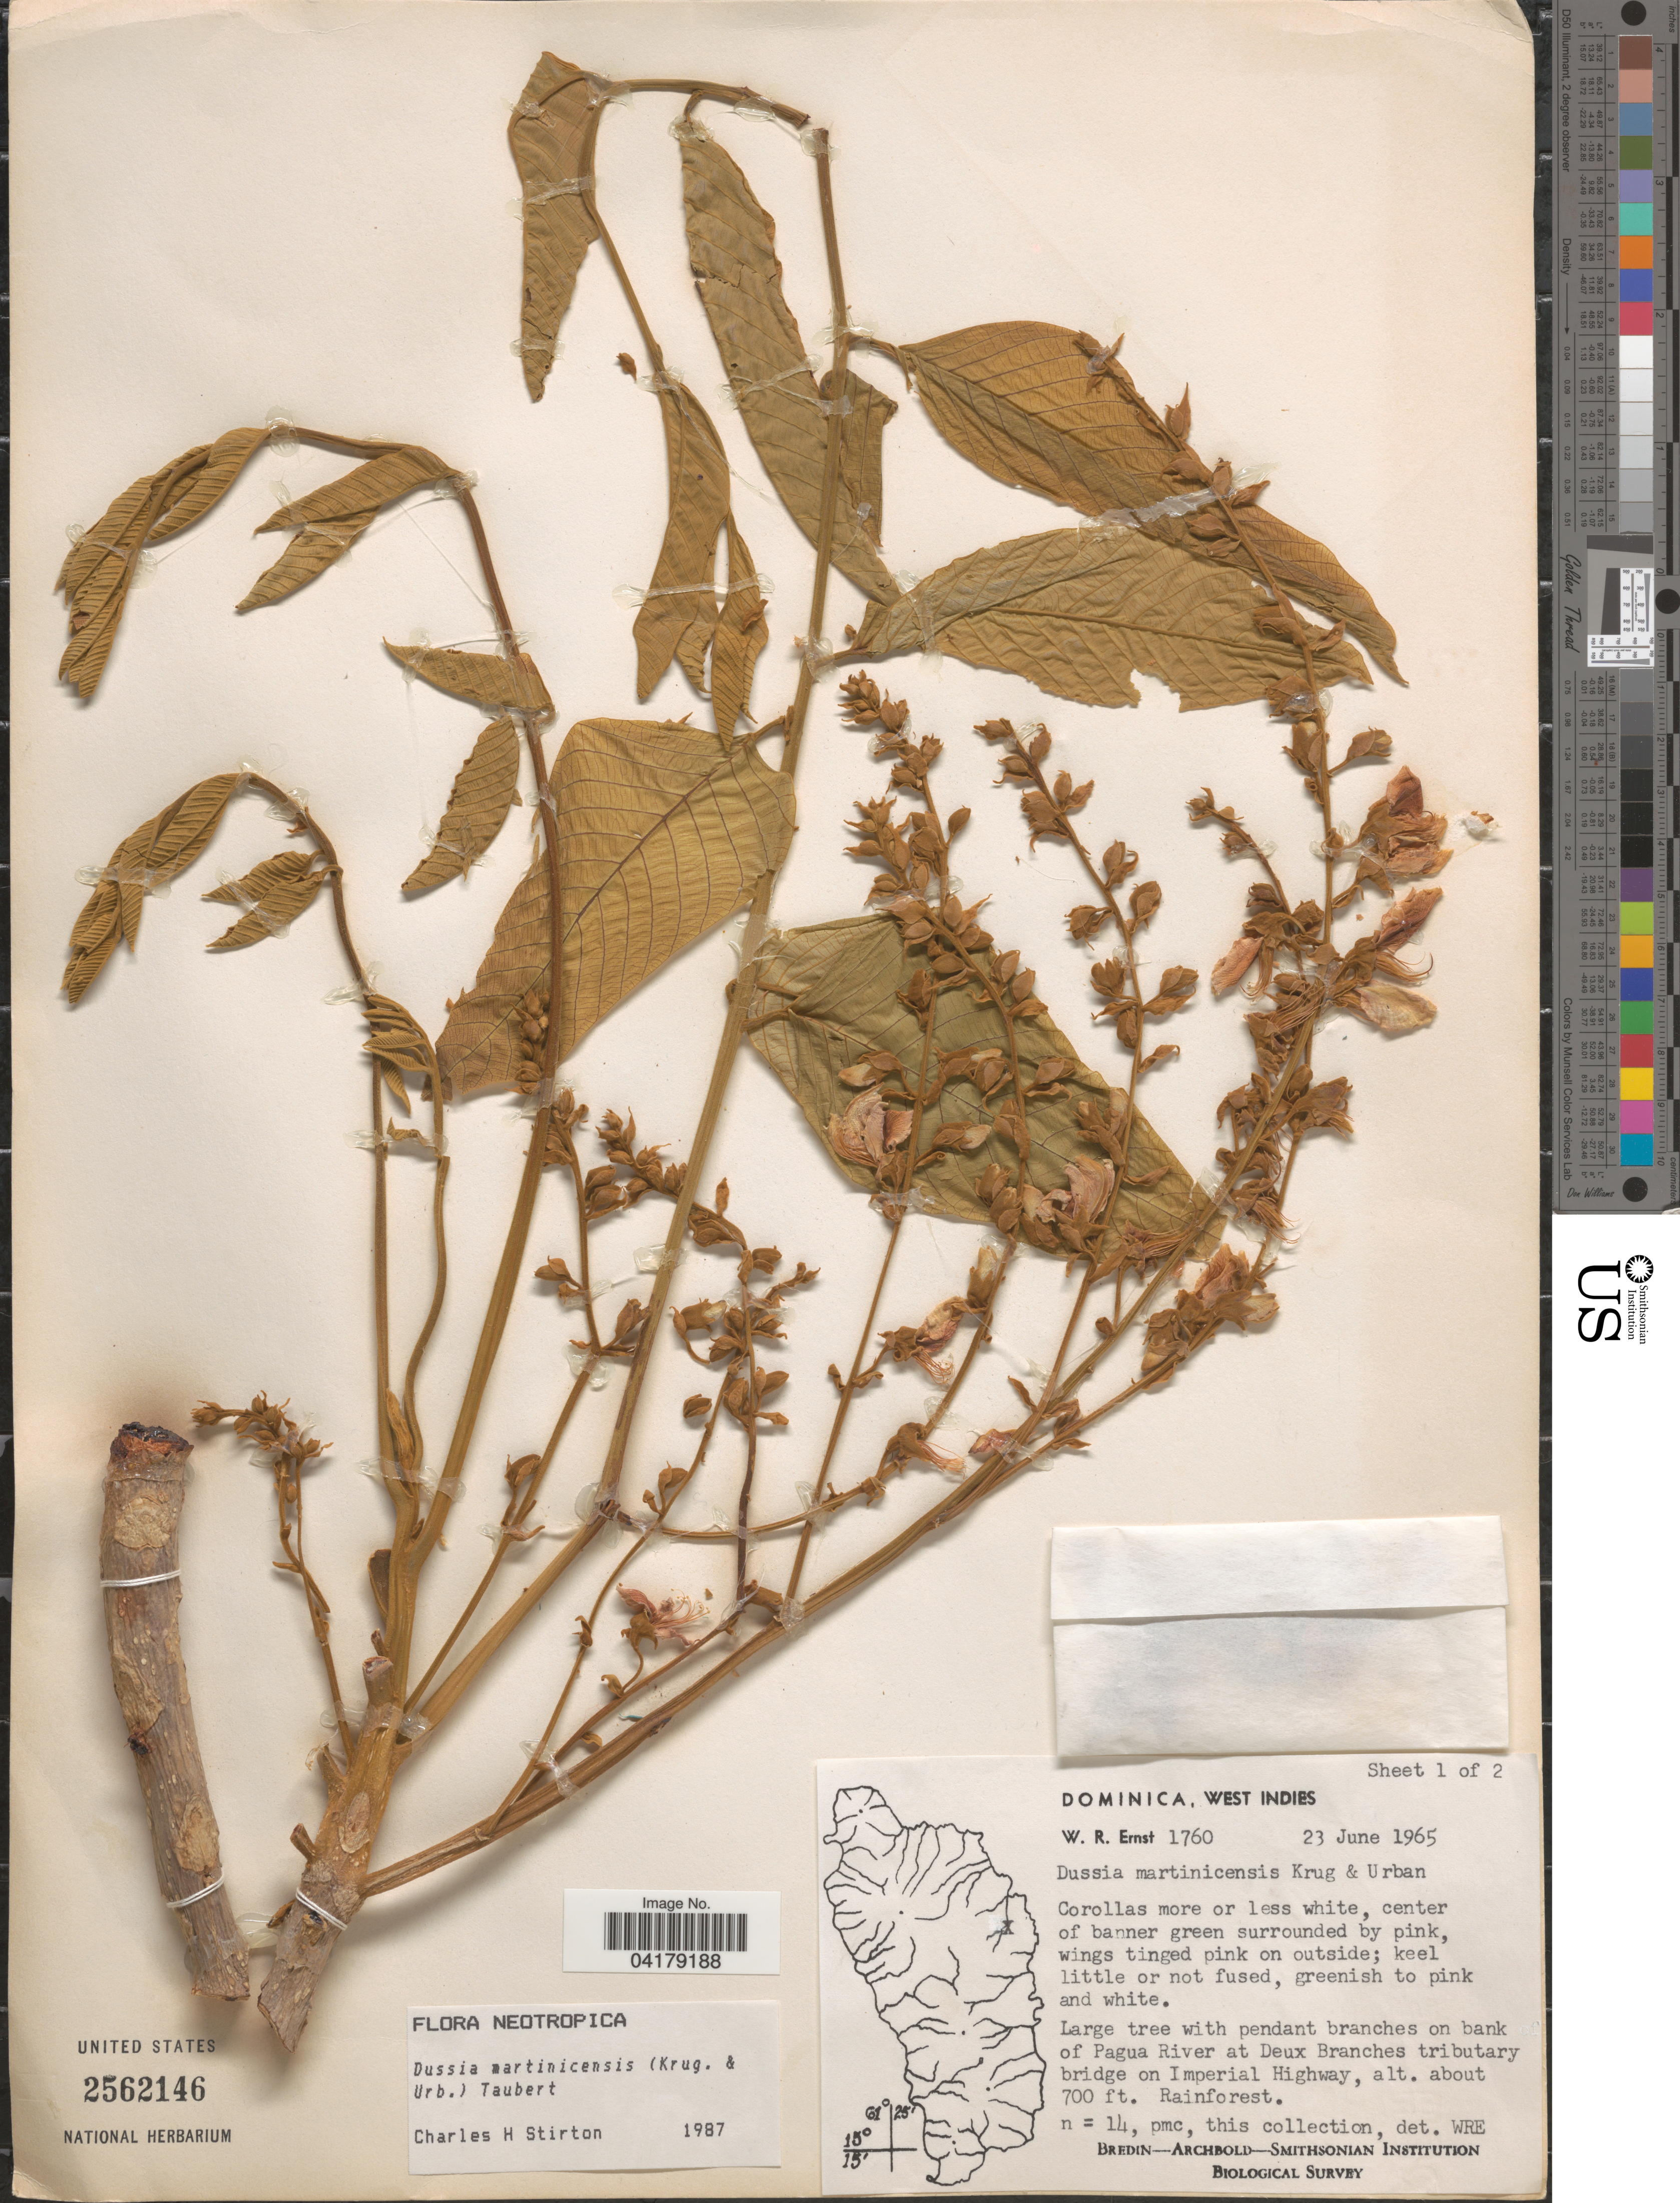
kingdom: Plantae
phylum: Tracheophyta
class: Magnoliopsida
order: Fabales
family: Fabaceae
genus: Dussia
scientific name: Dussia martinicensis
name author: Krug & Urb. ex Taub.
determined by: Stirton, Charles H.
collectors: W. R. Ernst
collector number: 1760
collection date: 1965-06-23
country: Dominica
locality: Large tree with pendant branches on bank of Pagua River at Deux Branches tributary bridge on Imperial Highway. Bredin-Archbold-Smithsonian Institution Biological Survey.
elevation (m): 213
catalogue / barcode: US 2562146